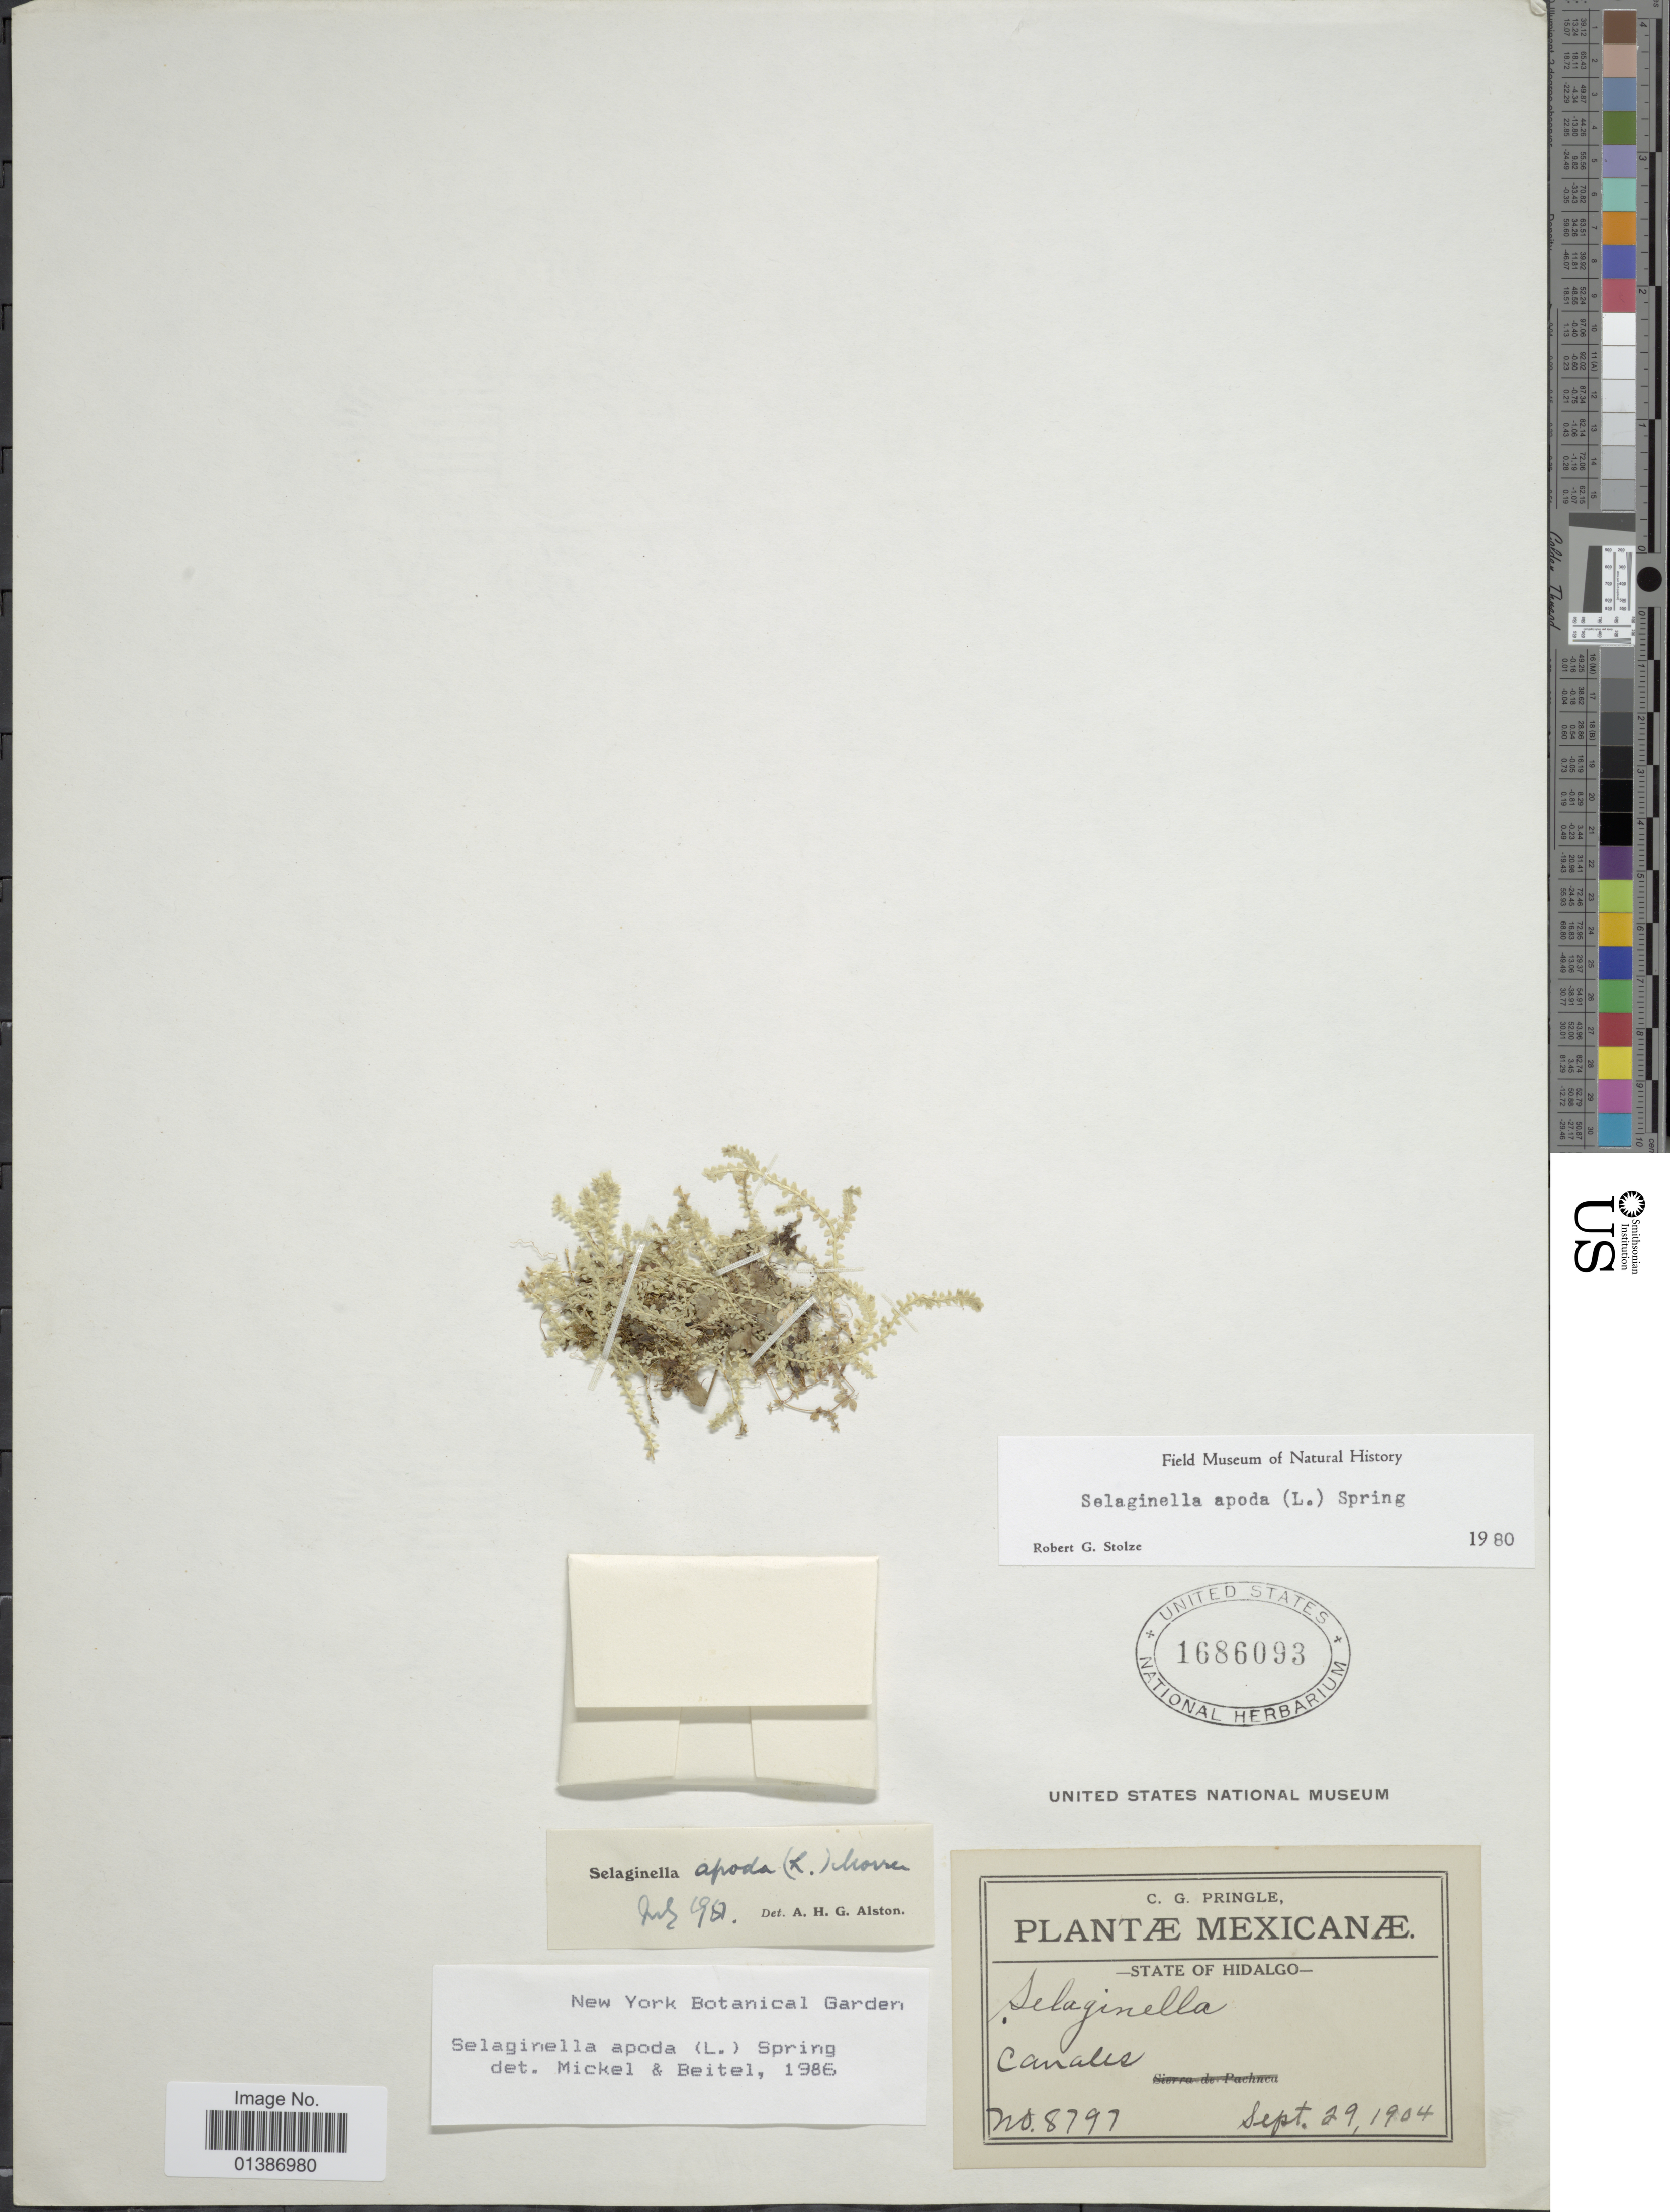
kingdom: Plantae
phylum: Tracheophyta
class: Lycopodiopsida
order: Selaginellales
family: Selaginellaceae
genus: Selaginella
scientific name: Selaginella apus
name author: Spring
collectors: C. G. Pringle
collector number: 8797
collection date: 1904-09-29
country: Mexico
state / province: Hidalgo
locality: Canales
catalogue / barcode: US 1686093